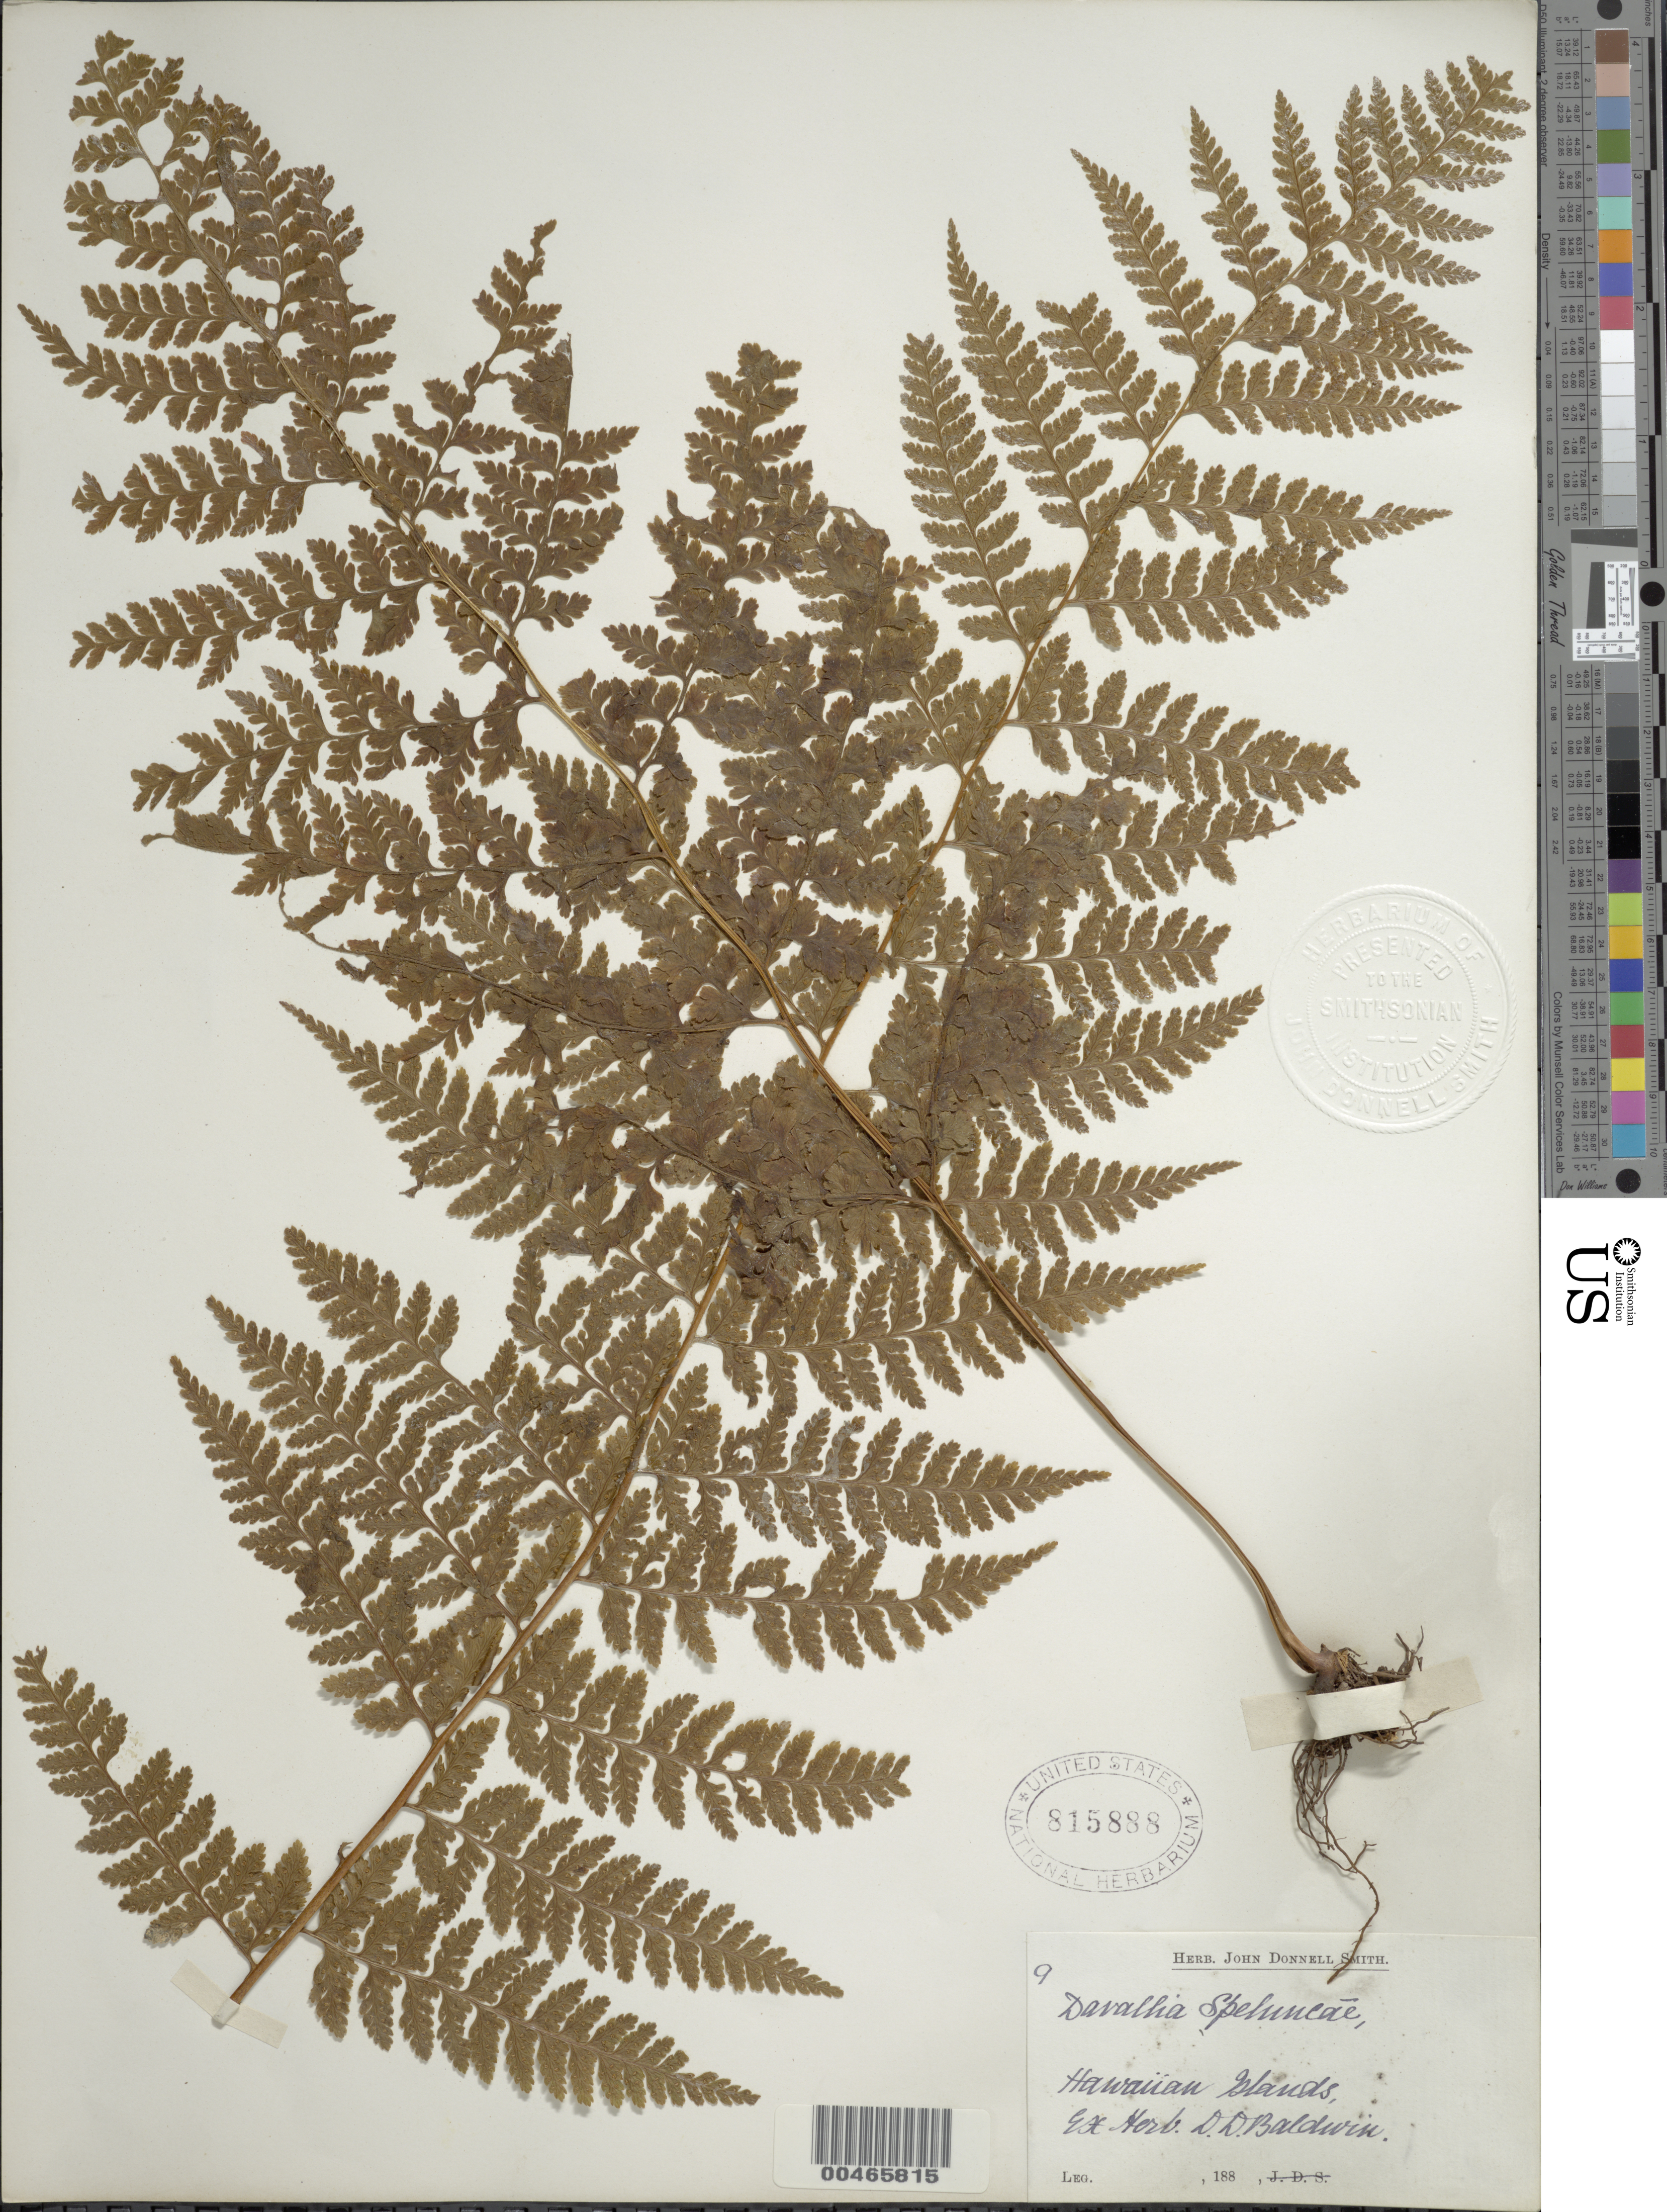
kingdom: Plantae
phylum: Tracheophyta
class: Polypodiopsida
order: Polypodiales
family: Dennstaedtiaceae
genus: Microlepia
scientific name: Microlepia speluncae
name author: (L.) T. Moore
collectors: D. Baldwin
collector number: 9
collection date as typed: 188-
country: United States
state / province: Hawaii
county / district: Hawaii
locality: Hawaiian Islands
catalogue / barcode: US 815888